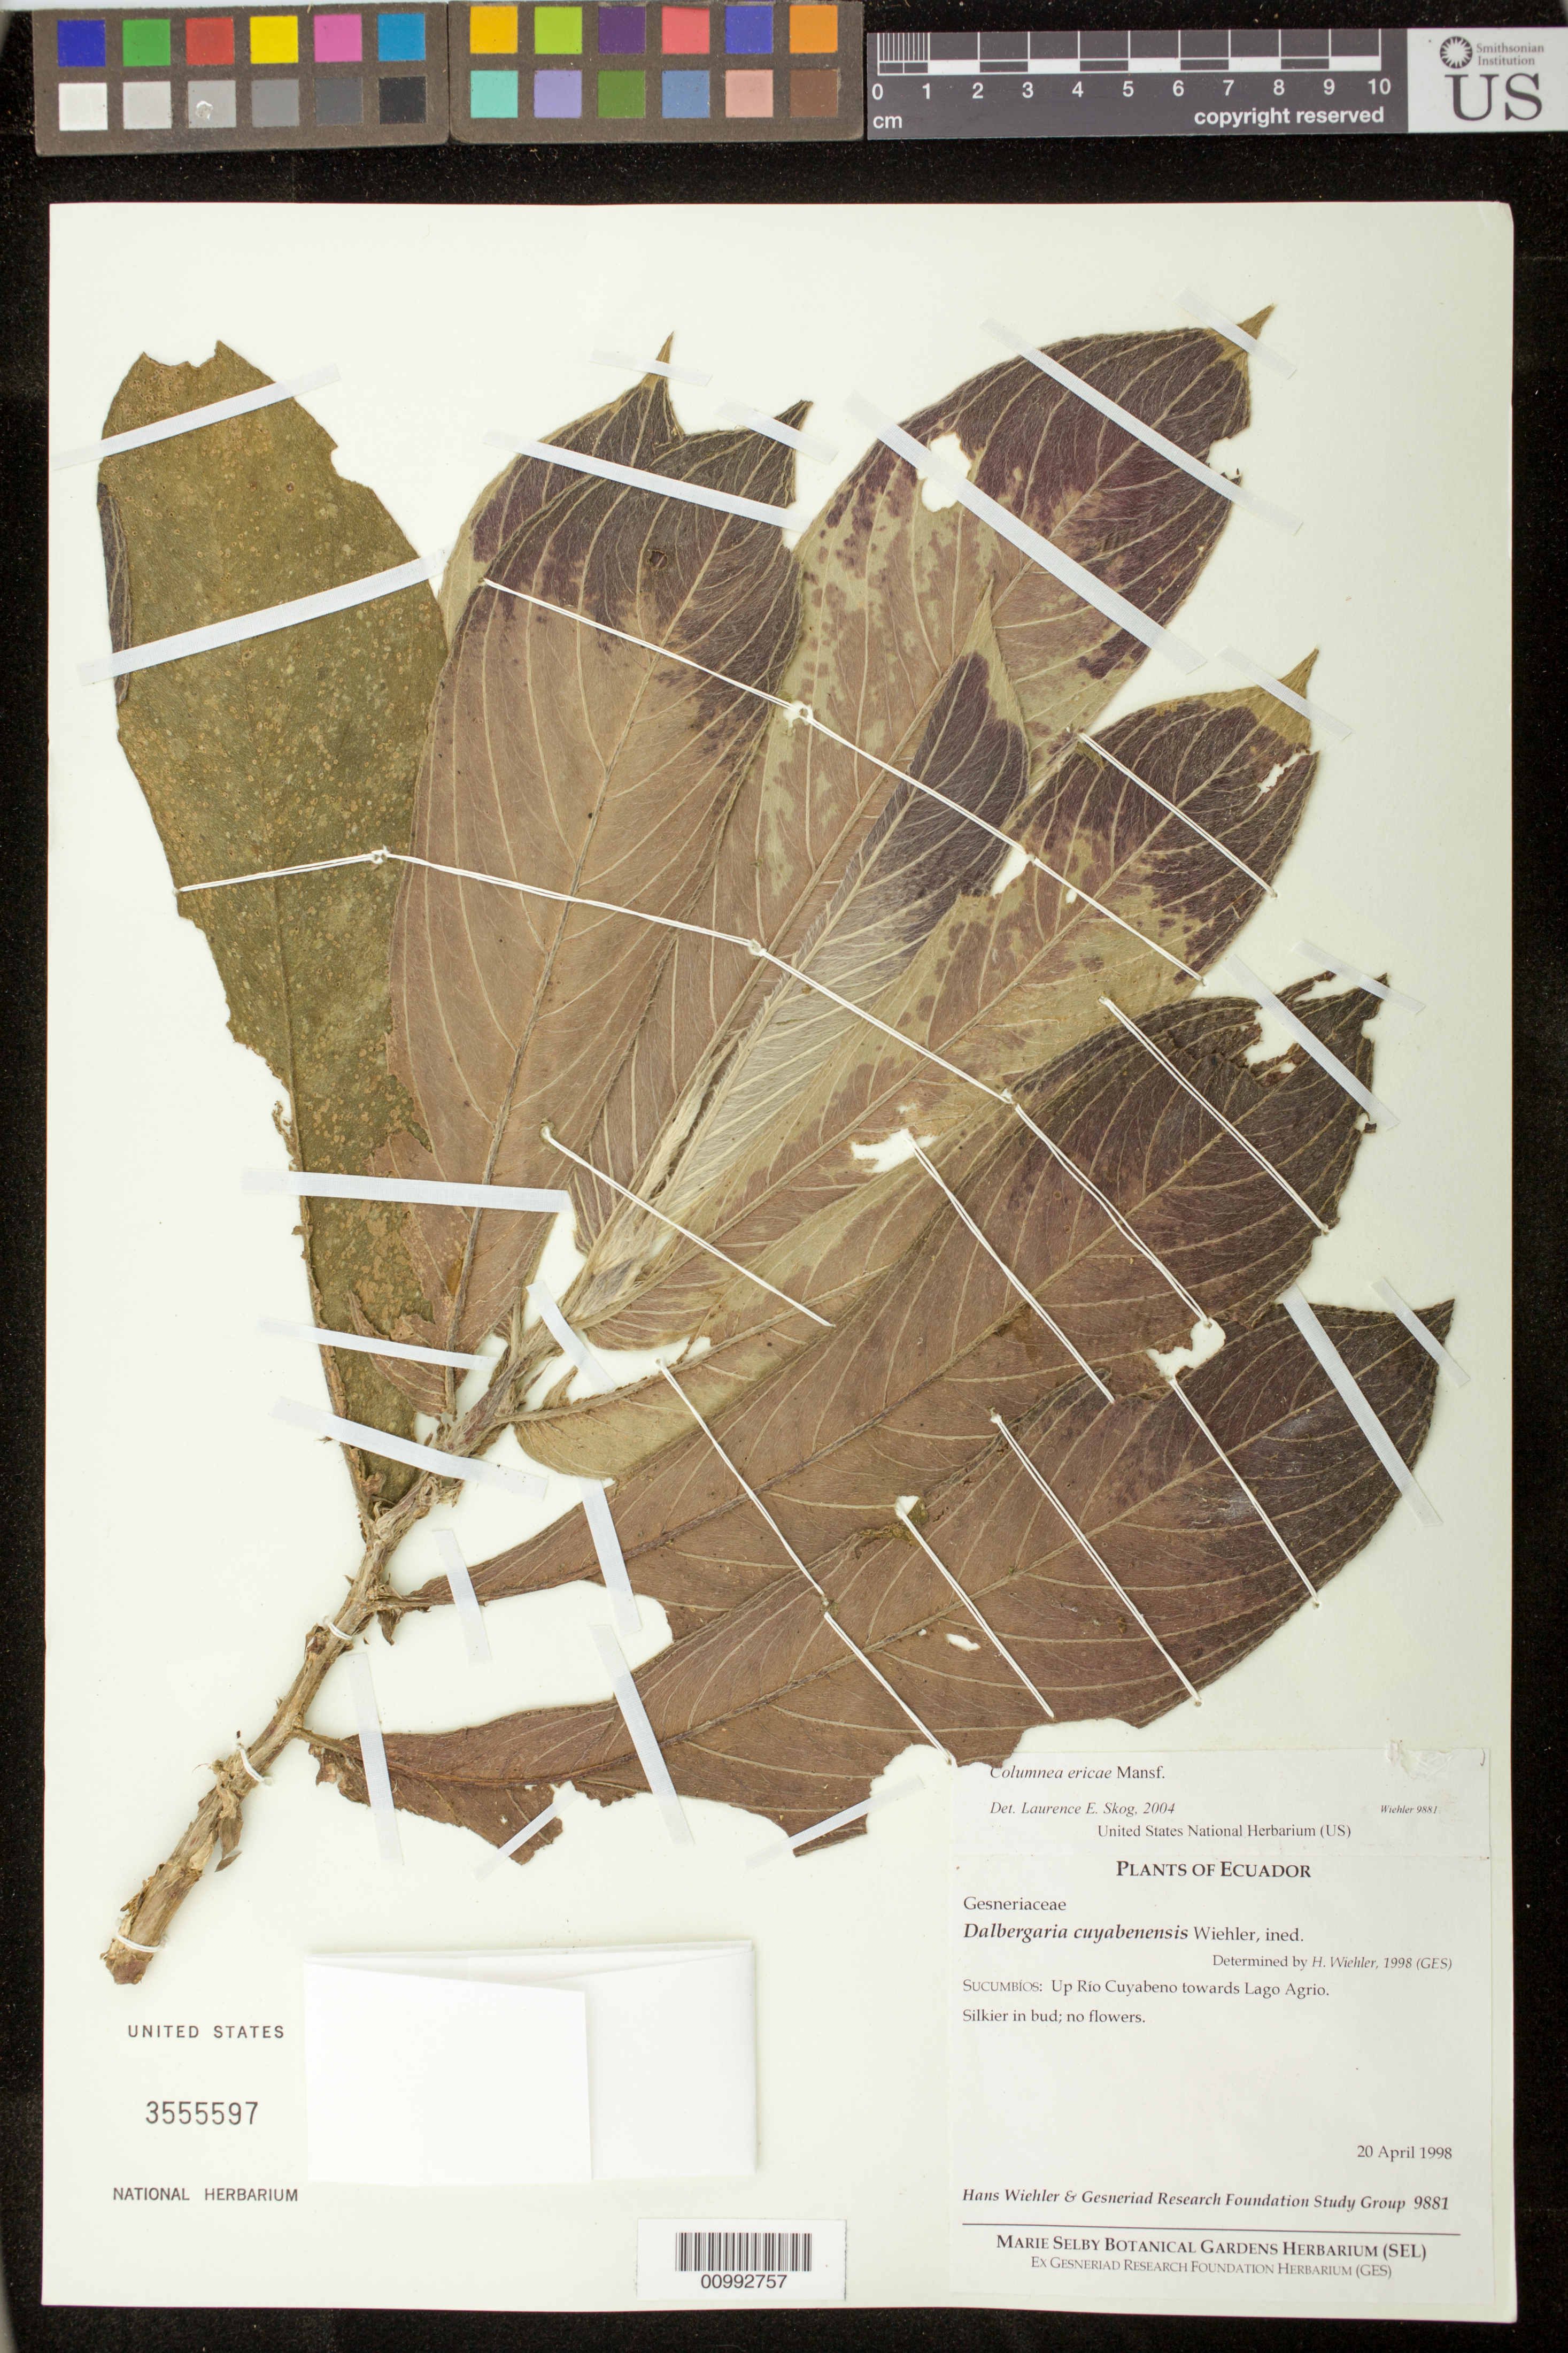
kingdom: Plantae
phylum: Tracheophyta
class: Magnoliopsida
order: Lamiales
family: Gesneriaceae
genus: Columnea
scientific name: Columnea ericae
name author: Mansf.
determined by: Skog, Laurence E.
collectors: H. J. Wiehler & GRF Study Group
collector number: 9881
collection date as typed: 20 Apr 1998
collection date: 1998-04-20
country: Ecuador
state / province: Sucumbíos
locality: Sucumbíos: up Rio Cuyabeno towards Lago Agrio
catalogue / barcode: US 3555597